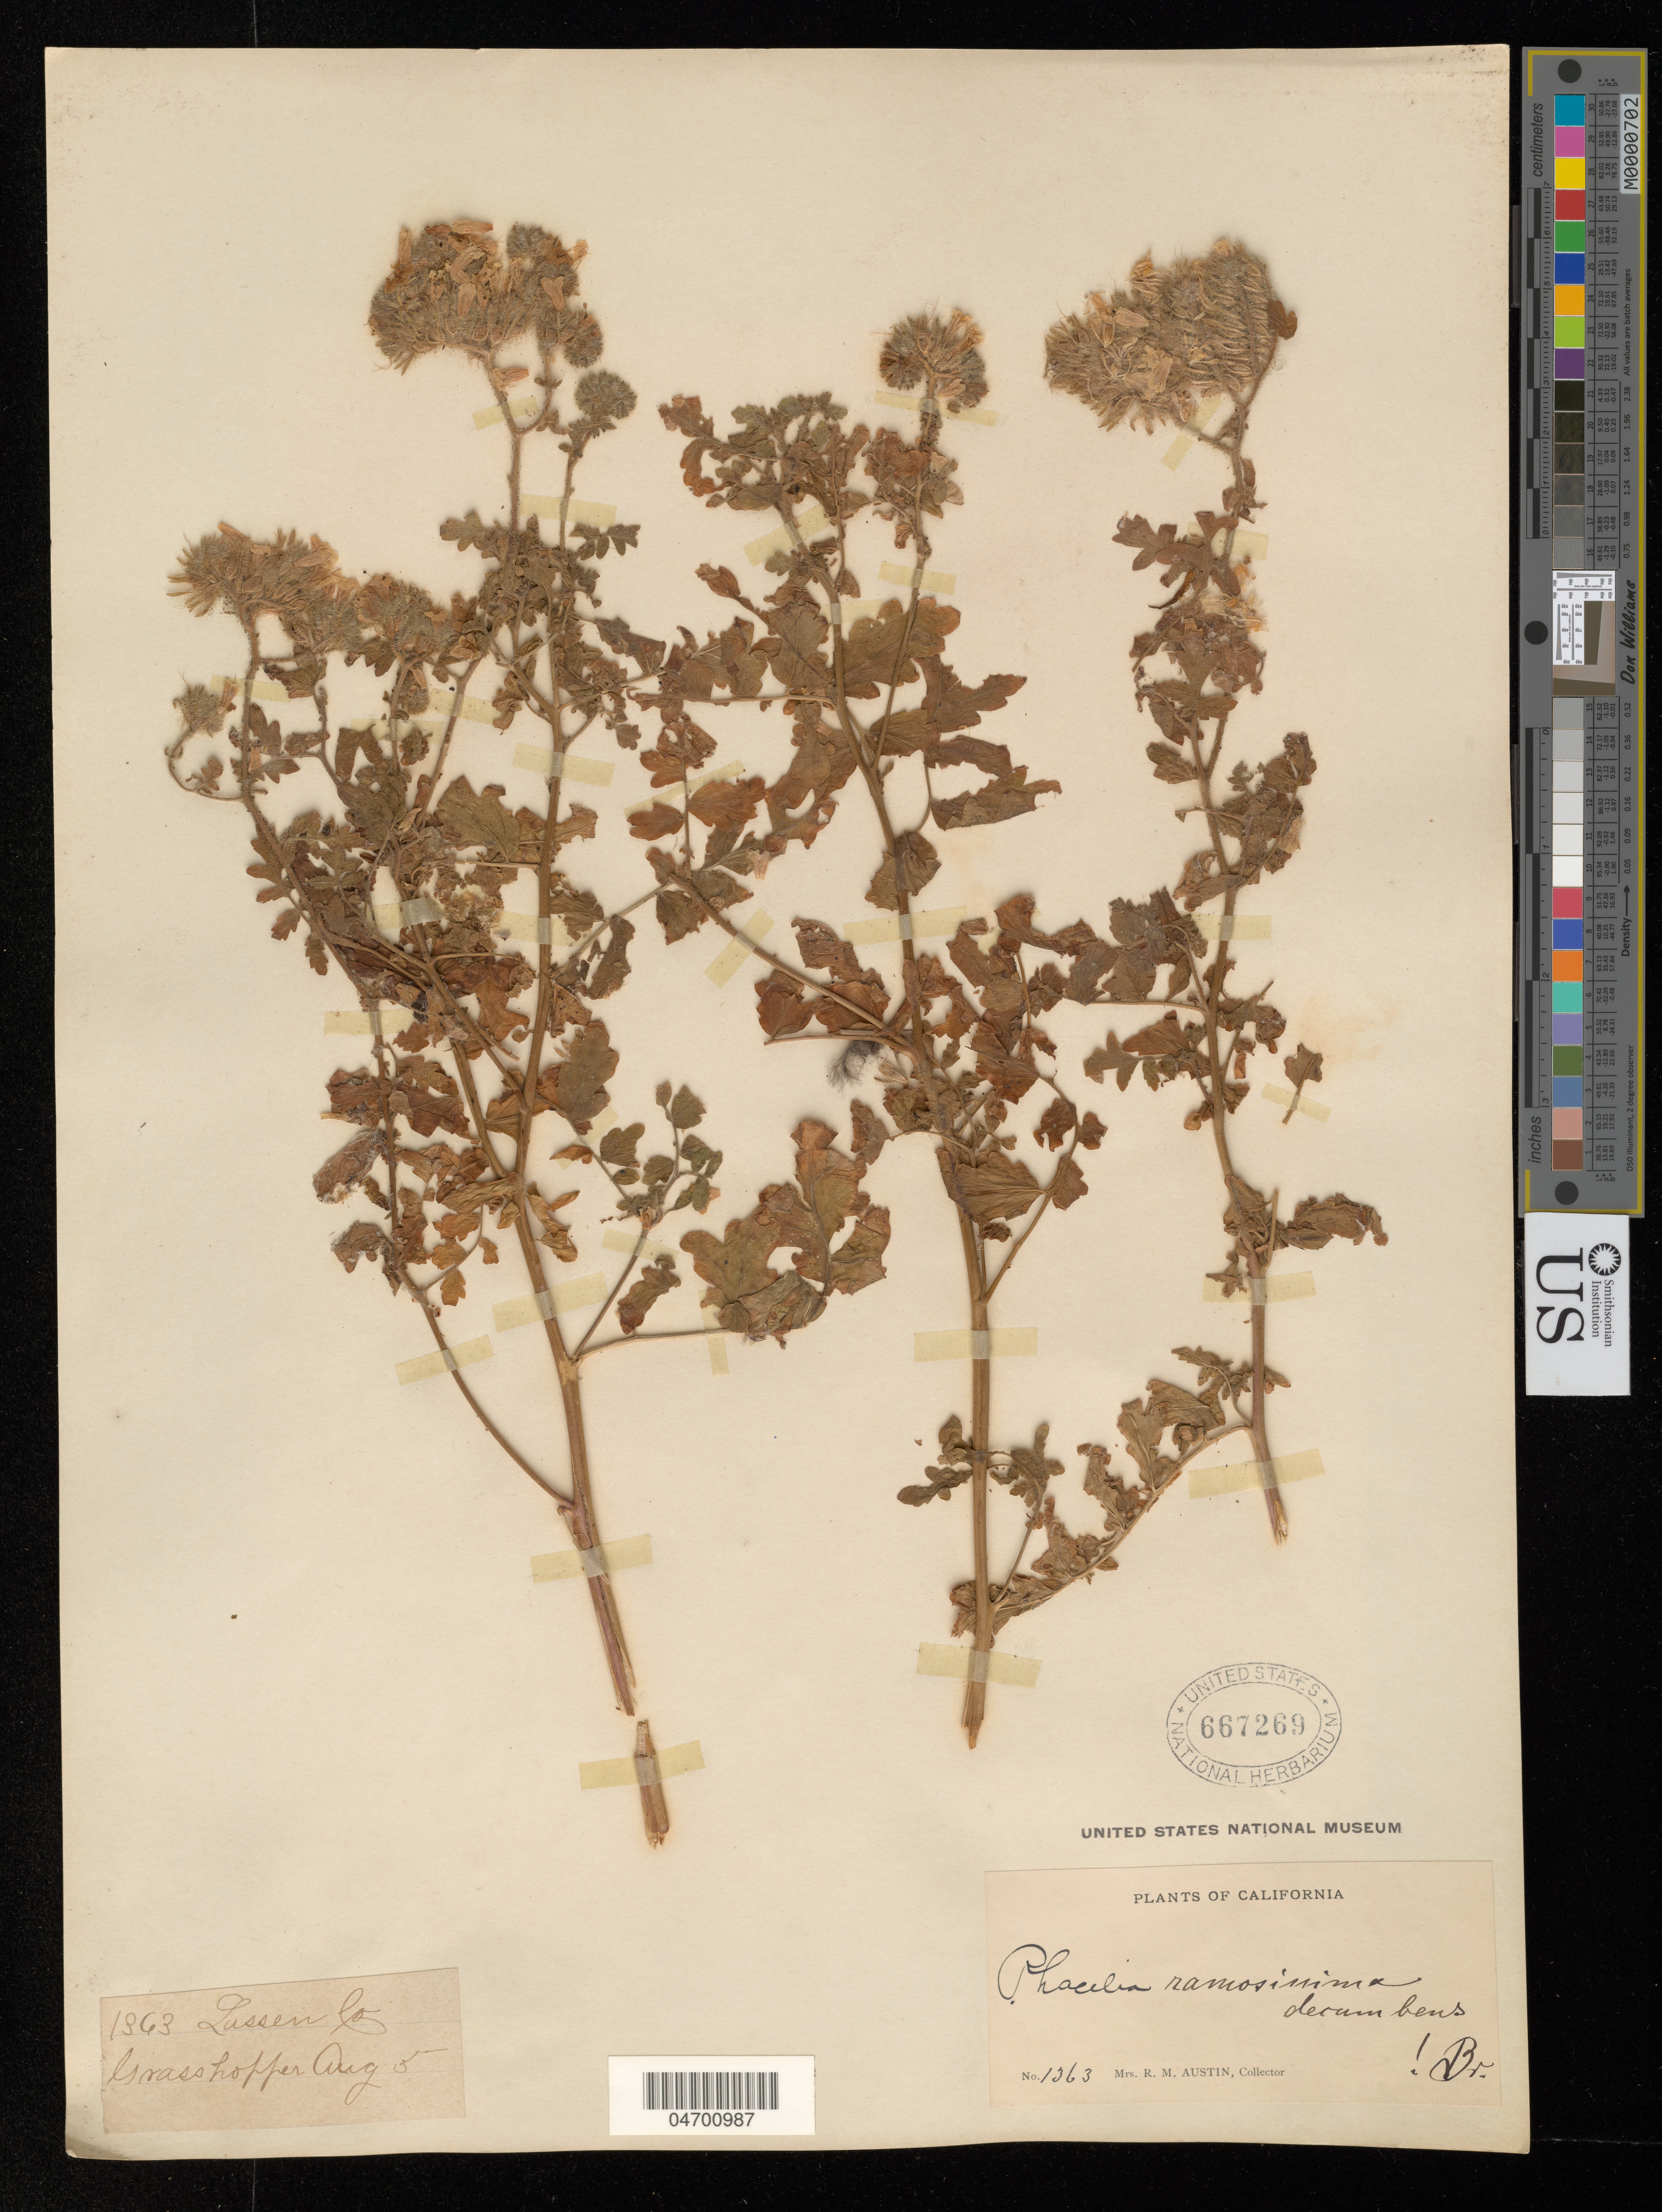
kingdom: Plantae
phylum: Tracheophyta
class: Magnoliopsida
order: Boraginales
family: Hydrophyllaceae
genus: Phacelia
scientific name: Phacelia ramosissima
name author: Douglas ex Lehm.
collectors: R. Austin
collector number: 1363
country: United States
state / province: California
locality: Lussen Co. Grasshopper.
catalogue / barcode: US 667269